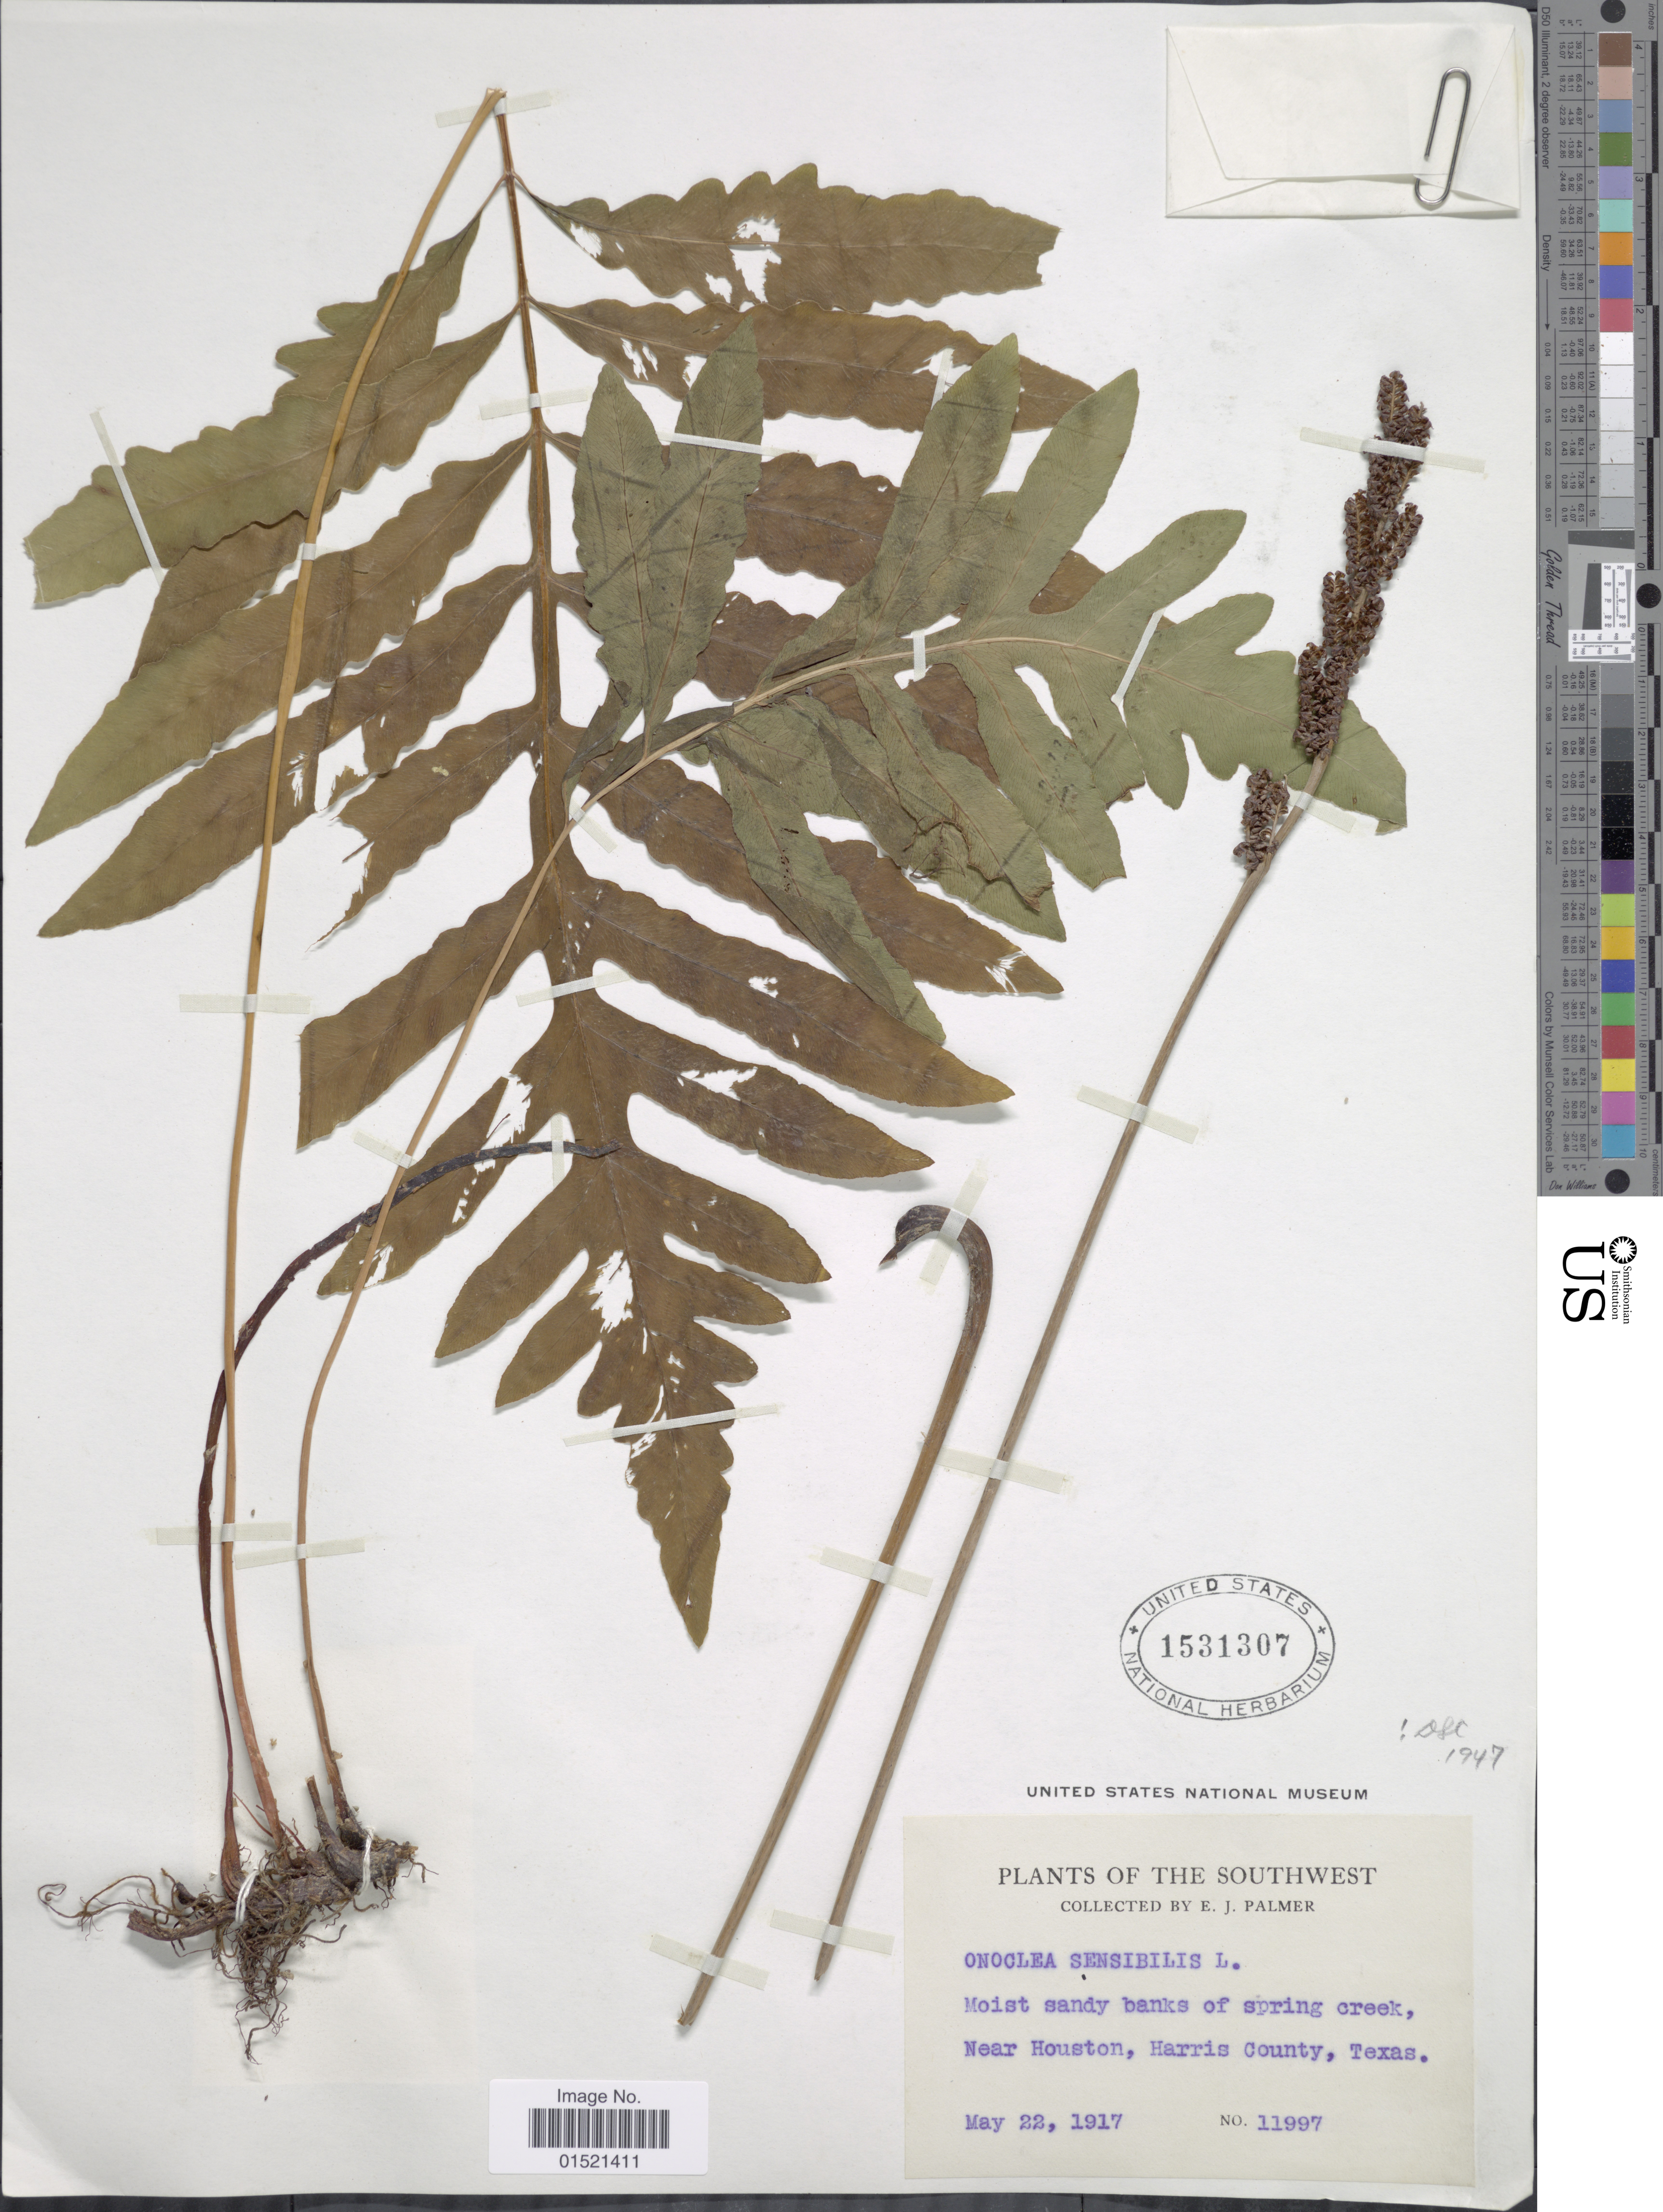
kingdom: Plantae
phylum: Tracheophyta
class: Polypodiopsida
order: Polypodiales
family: Onocleaceae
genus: Onoclea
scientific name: Onoclea sensibilis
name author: L.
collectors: E. J. Palmer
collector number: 11997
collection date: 1917-05-22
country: United States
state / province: Texas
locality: The Southwest, Moist sandy banks of spring creek, Near Houston, Harris County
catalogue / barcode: US 1531307